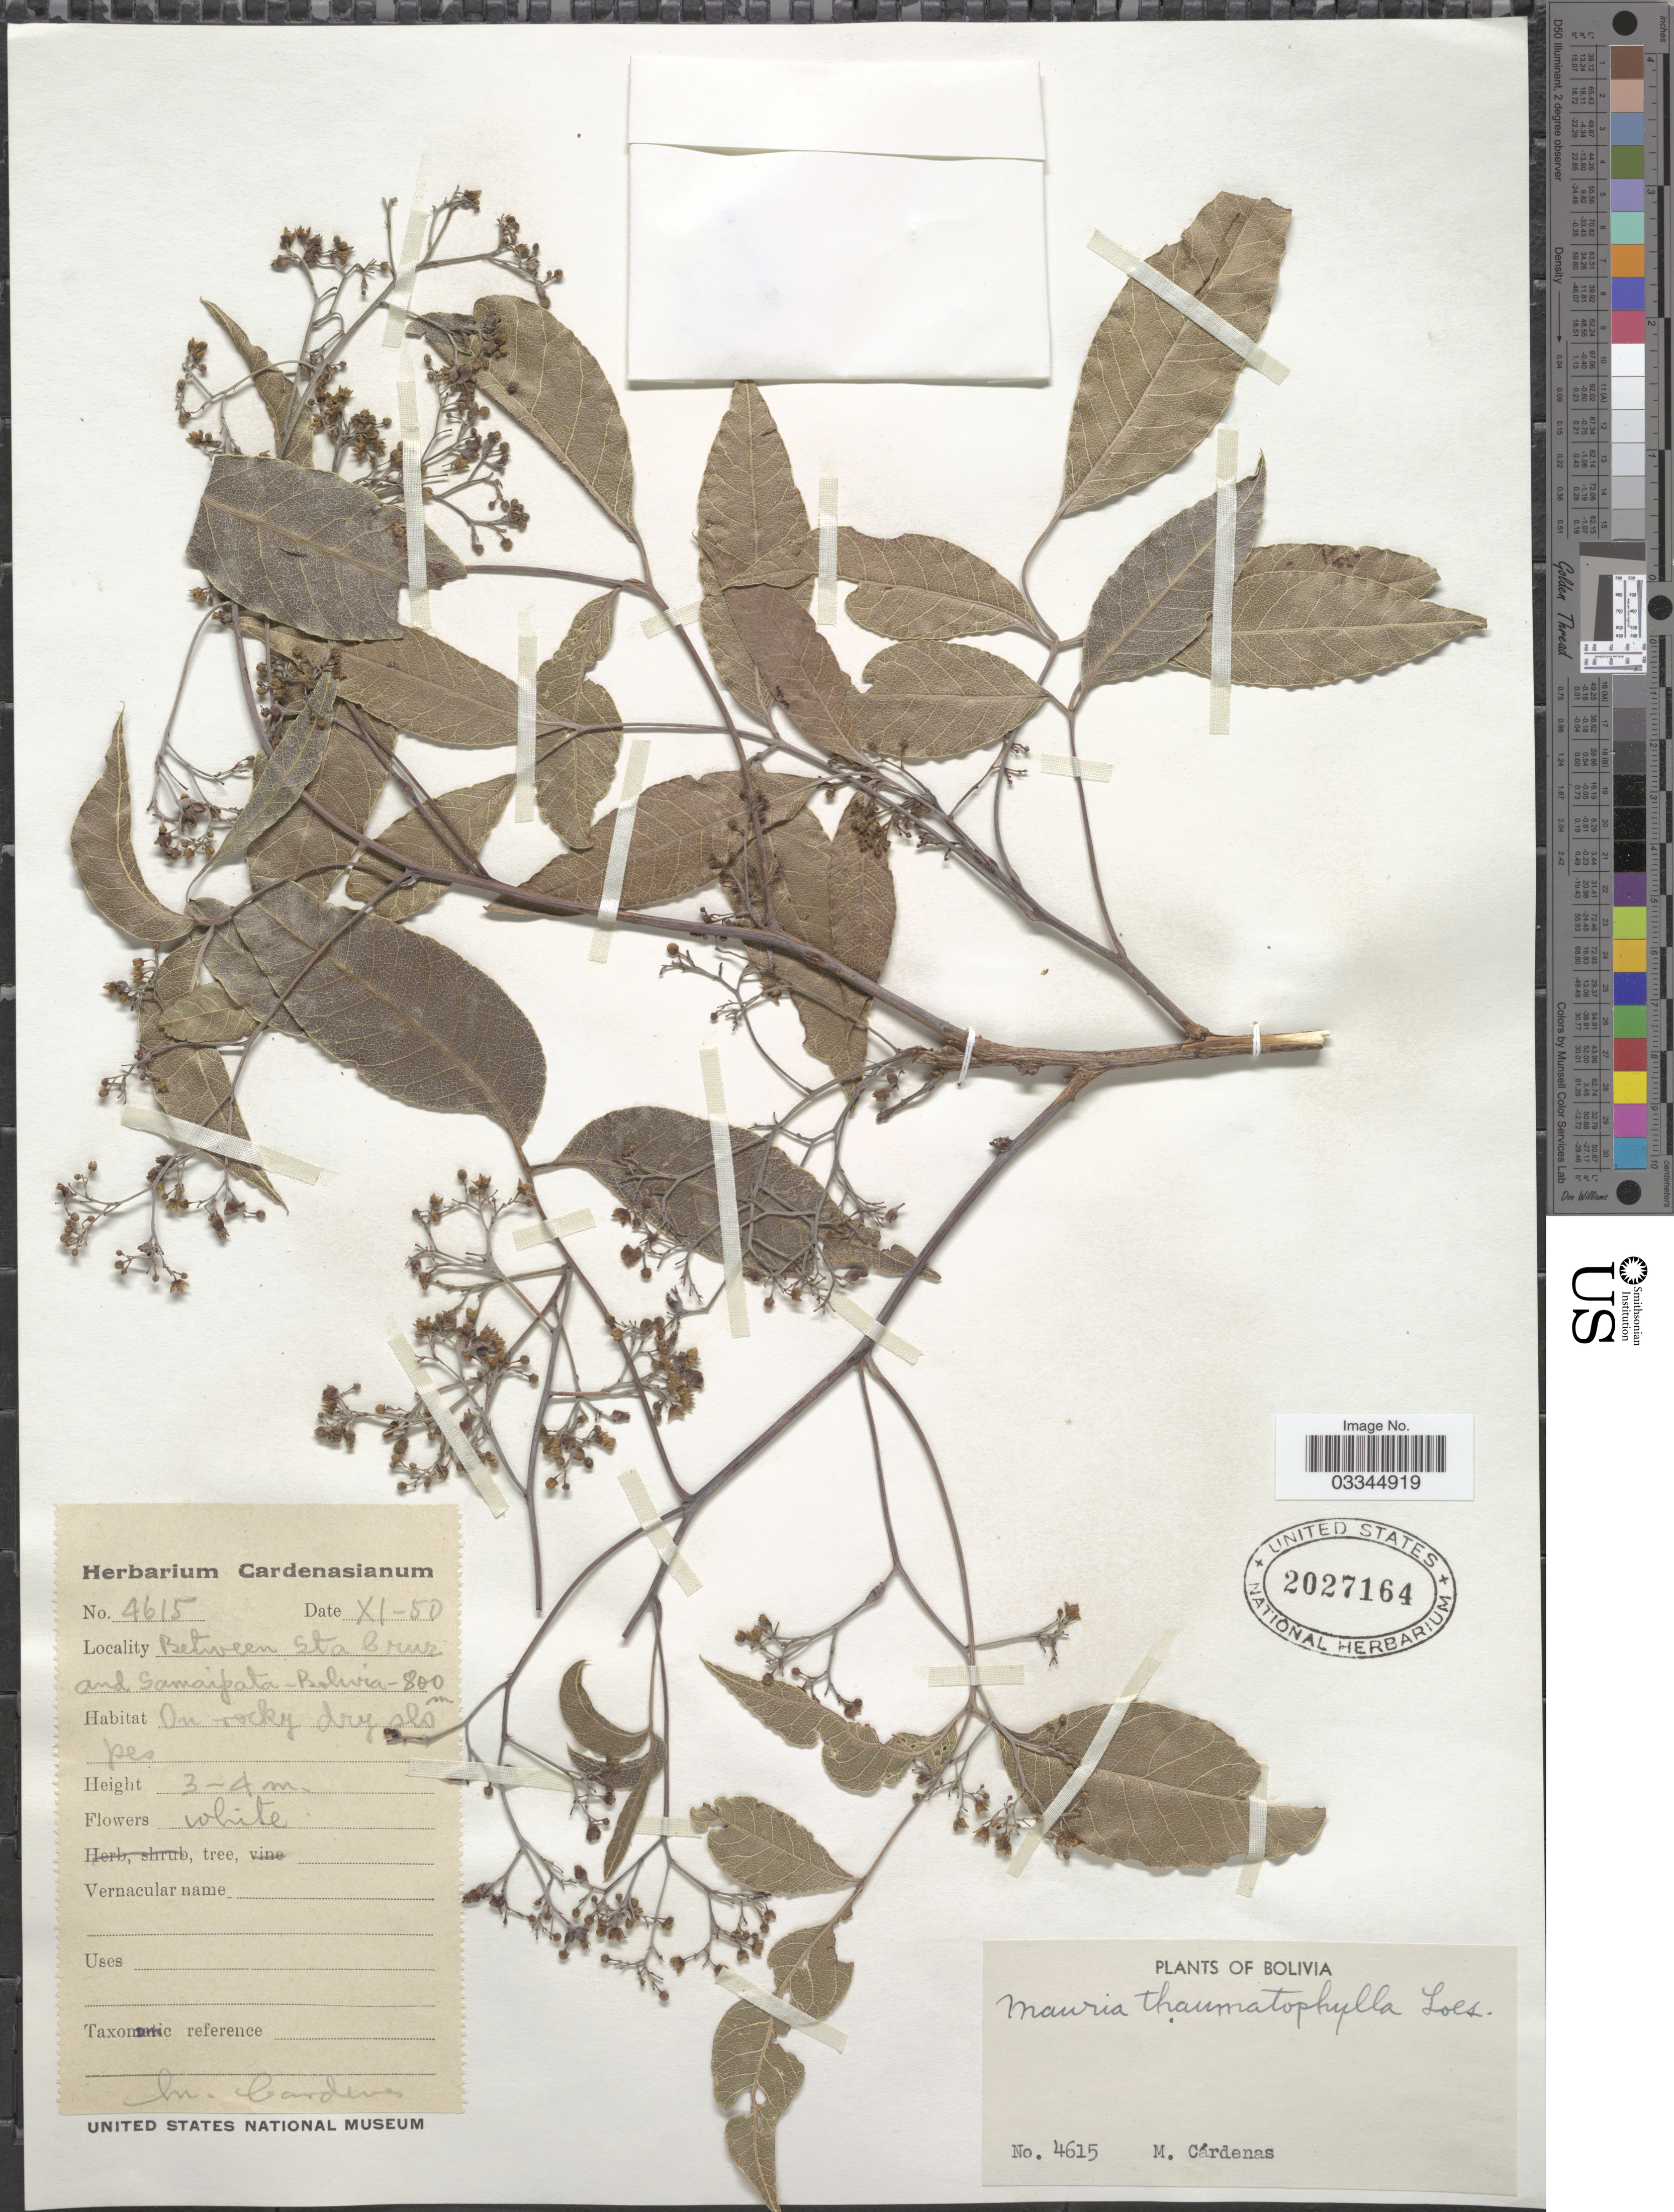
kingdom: Plantae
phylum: Tracheophyta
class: Magnoliopsida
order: Sapindales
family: Anacardiaceae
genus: Mauria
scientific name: Mauria thaumatophylla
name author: Loes.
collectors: M. Cárdenas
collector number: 4615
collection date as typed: Transcribed d/m/y: /11/50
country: Bolivia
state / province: Santa Cruz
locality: Between Sta Cruz and Samaipata.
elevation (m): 800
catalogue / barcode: US 2027164